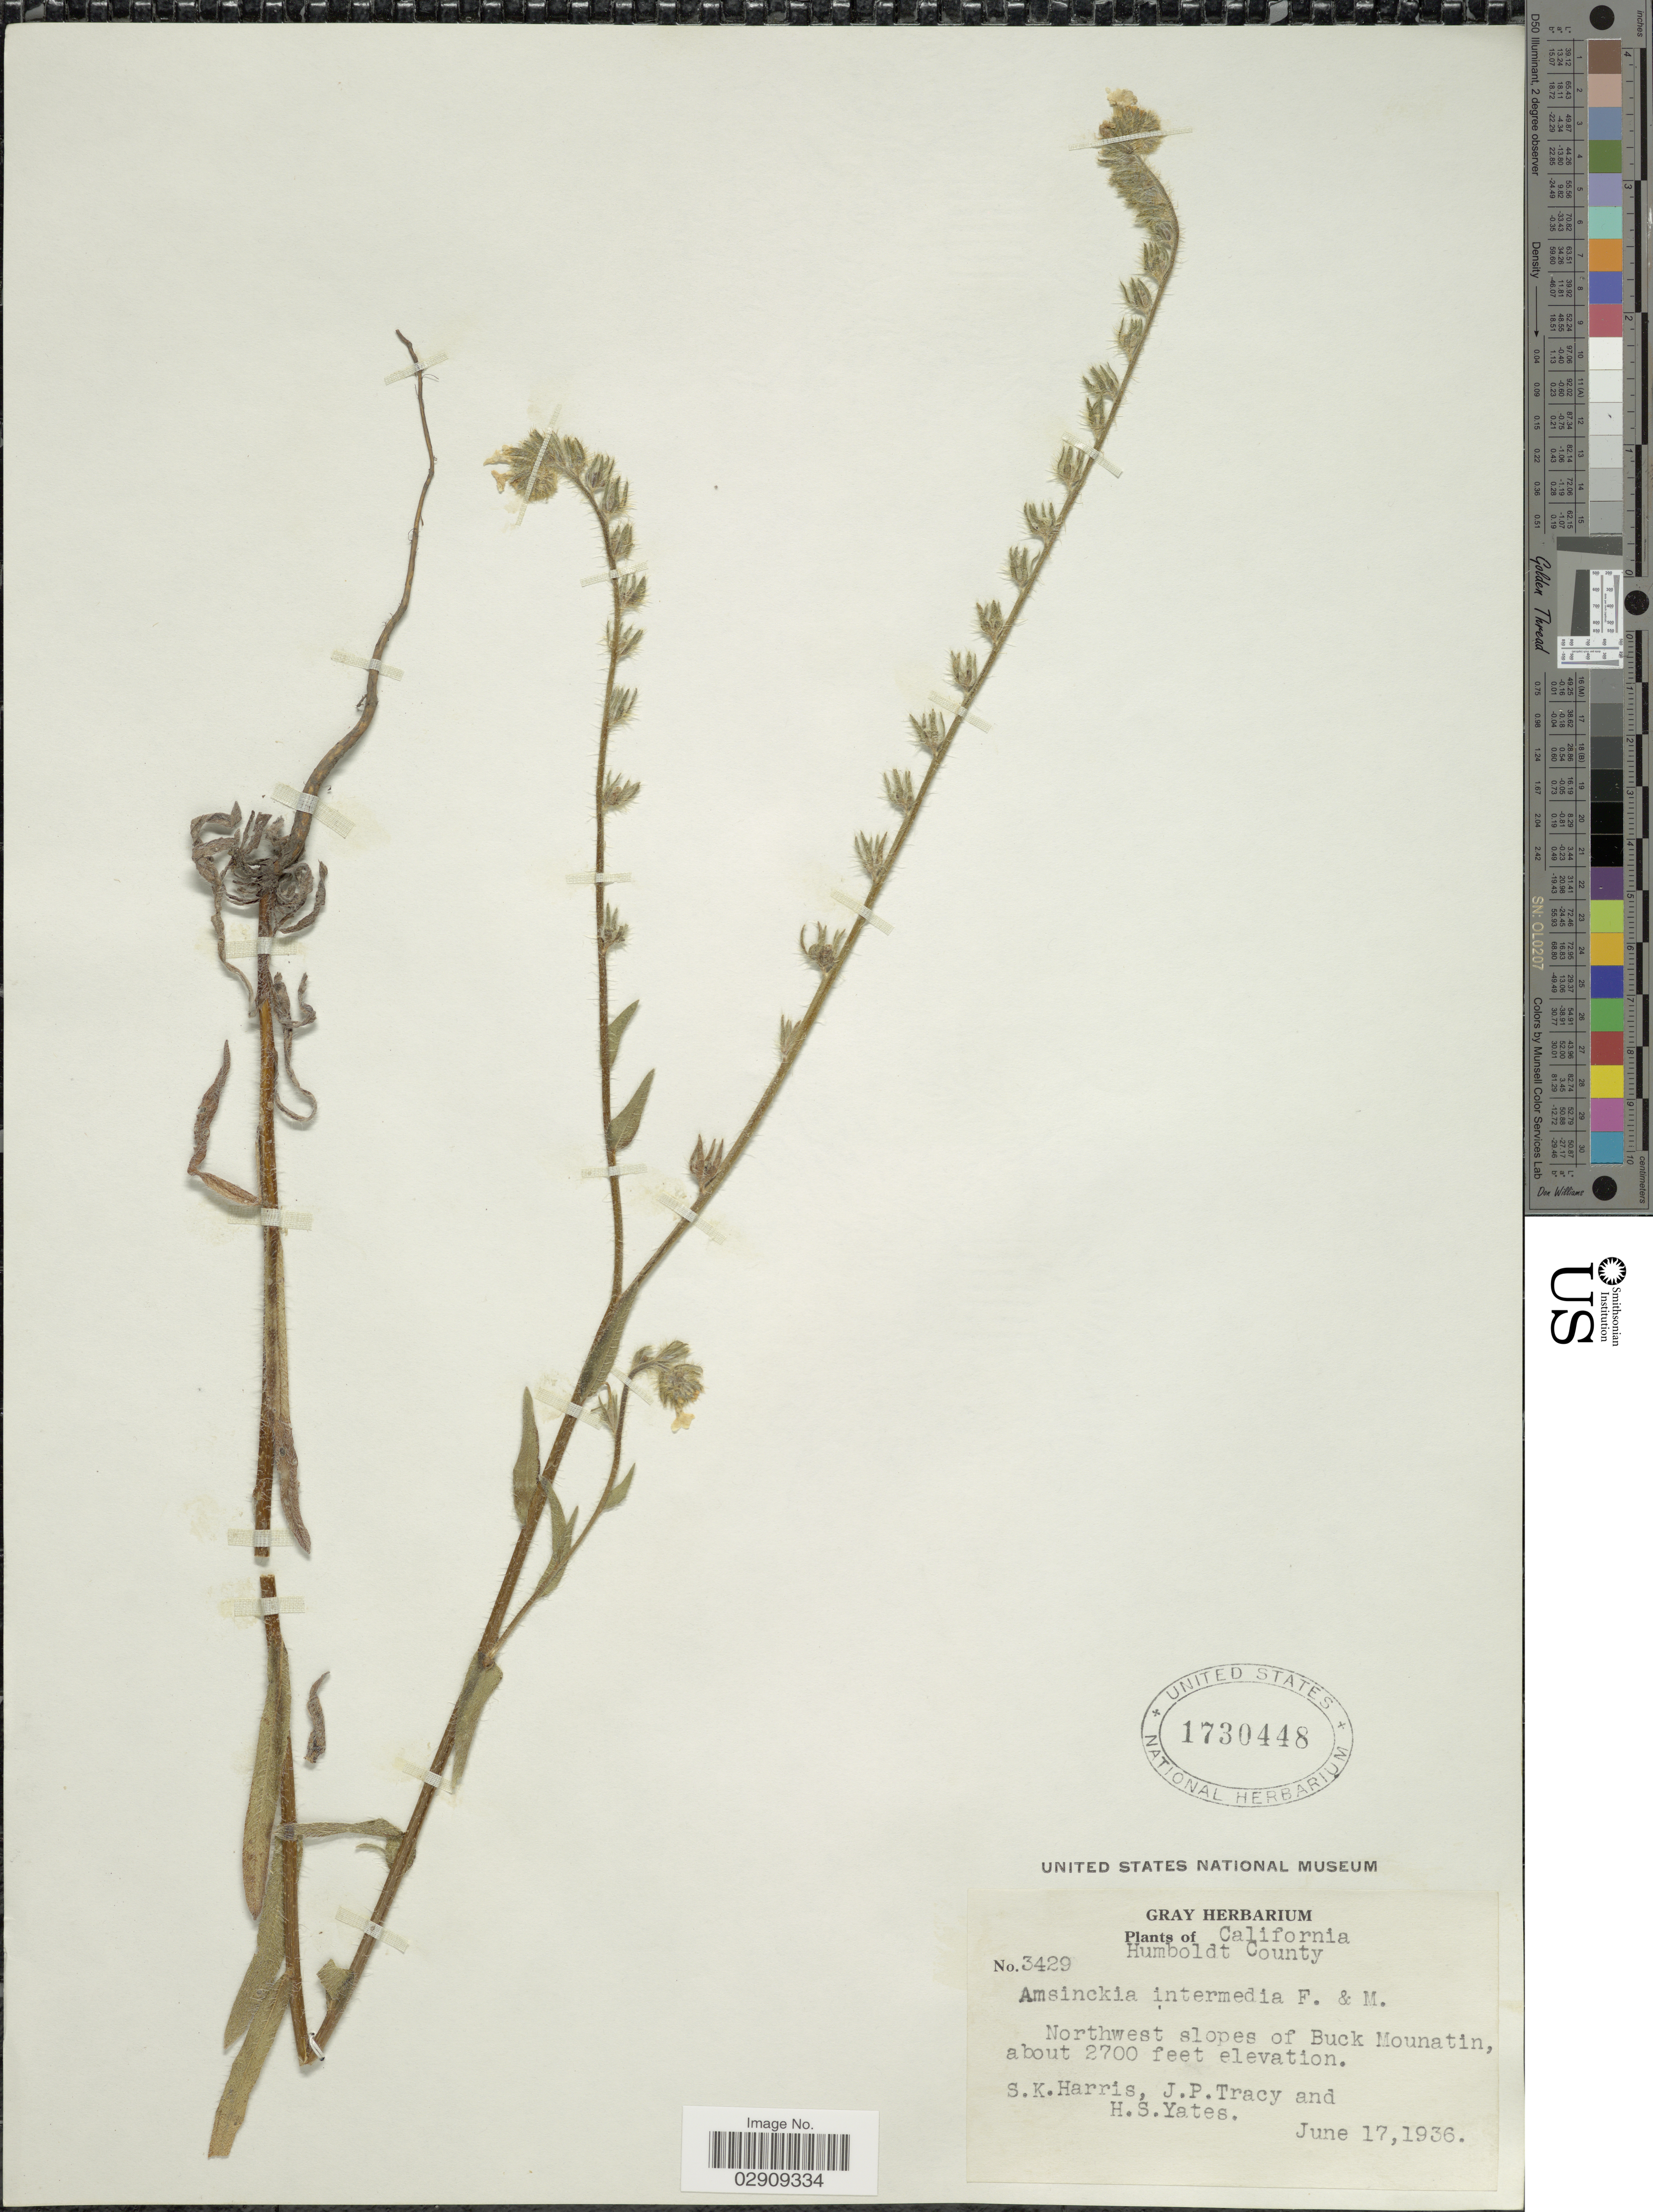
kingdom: Plantae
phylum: Tracheophyta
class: Magnoliopsida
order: Boraginales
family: Boraginaceae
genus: Amsinckia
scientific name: Amsinckia menziesii var. intermedia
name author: (Fisch. & C.A. Mey.) Ganders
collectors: S. K. Harris, J. Tracy & H. S. Yates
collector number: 3429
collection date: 1936-06-17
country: United States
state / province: California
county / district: Humboldt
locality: Humboldt County. Northwest slopes of Buck Mountain.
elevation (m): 823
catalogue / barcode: US 1730448